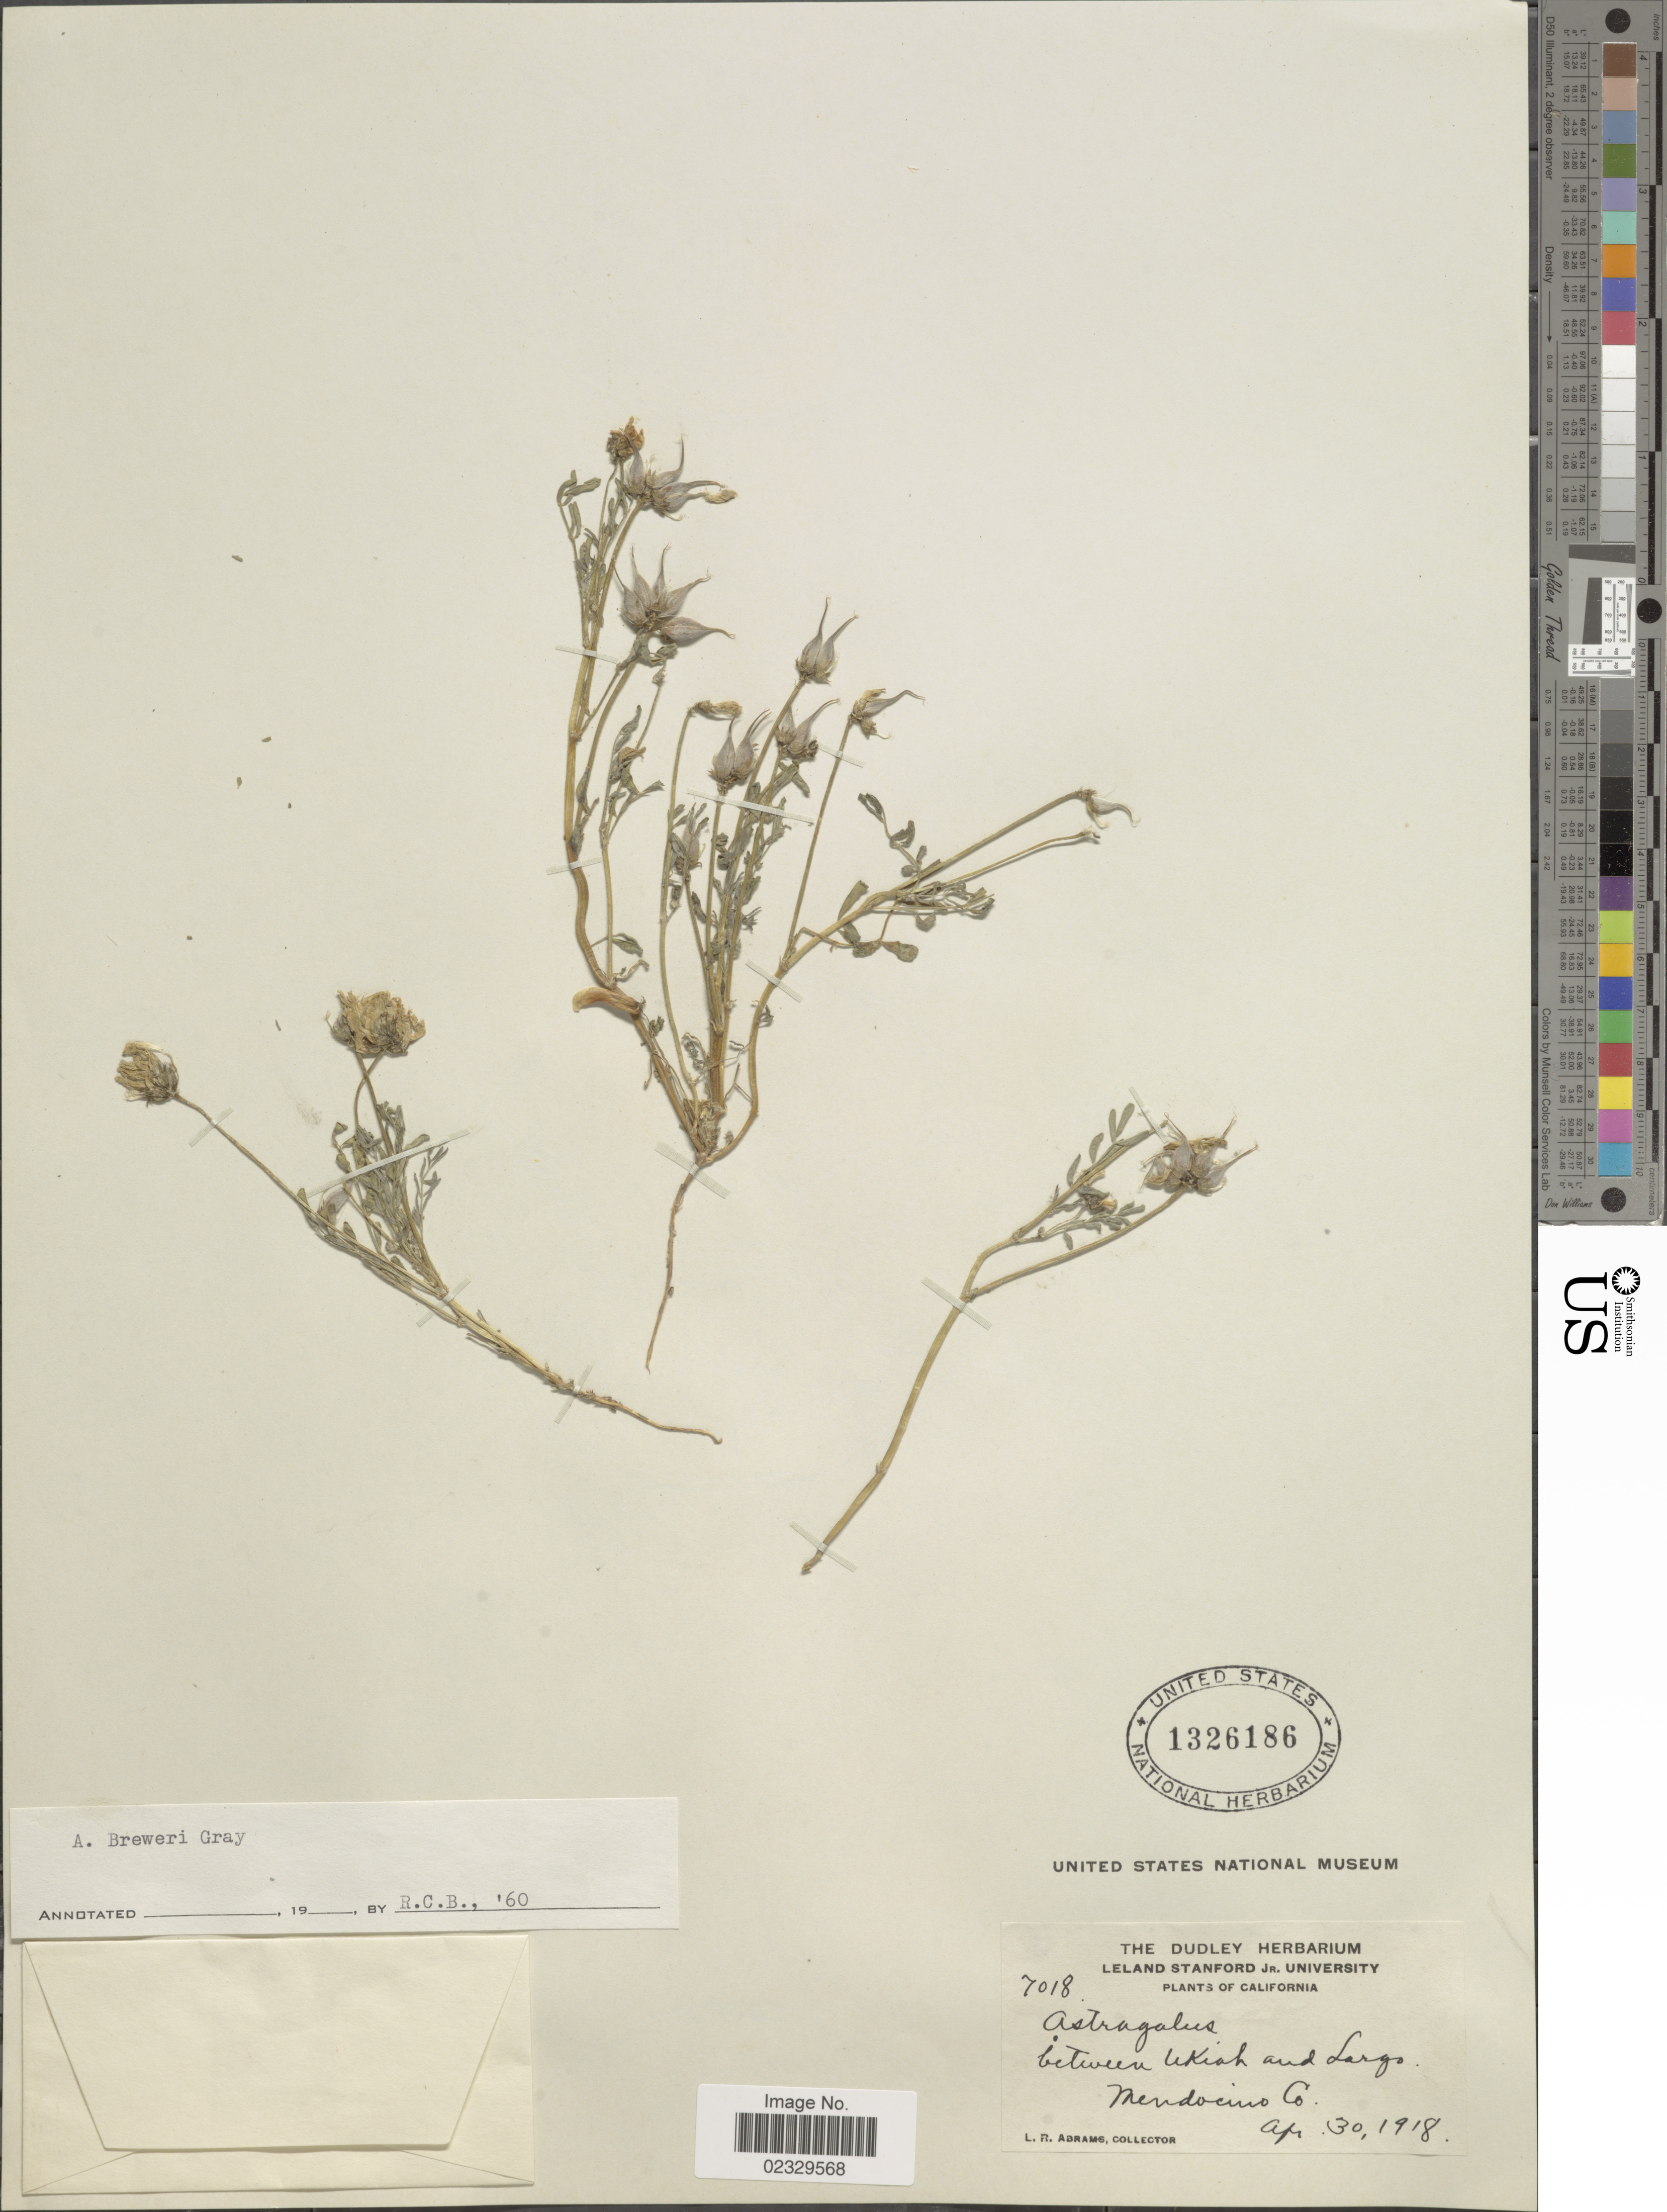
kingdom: Plantae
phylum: Tracheophyta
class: Magnoliopsida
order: Fabales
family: Fabaceae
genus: Astragalus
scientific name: Astragalus breweri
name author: A. Gray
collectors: L. Abrams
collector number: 7018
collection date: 1918-04-30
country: United States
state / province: California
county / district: Mendocino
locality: Between Ukiah and Largo. Mendocino Co.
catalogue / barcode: US 1326186